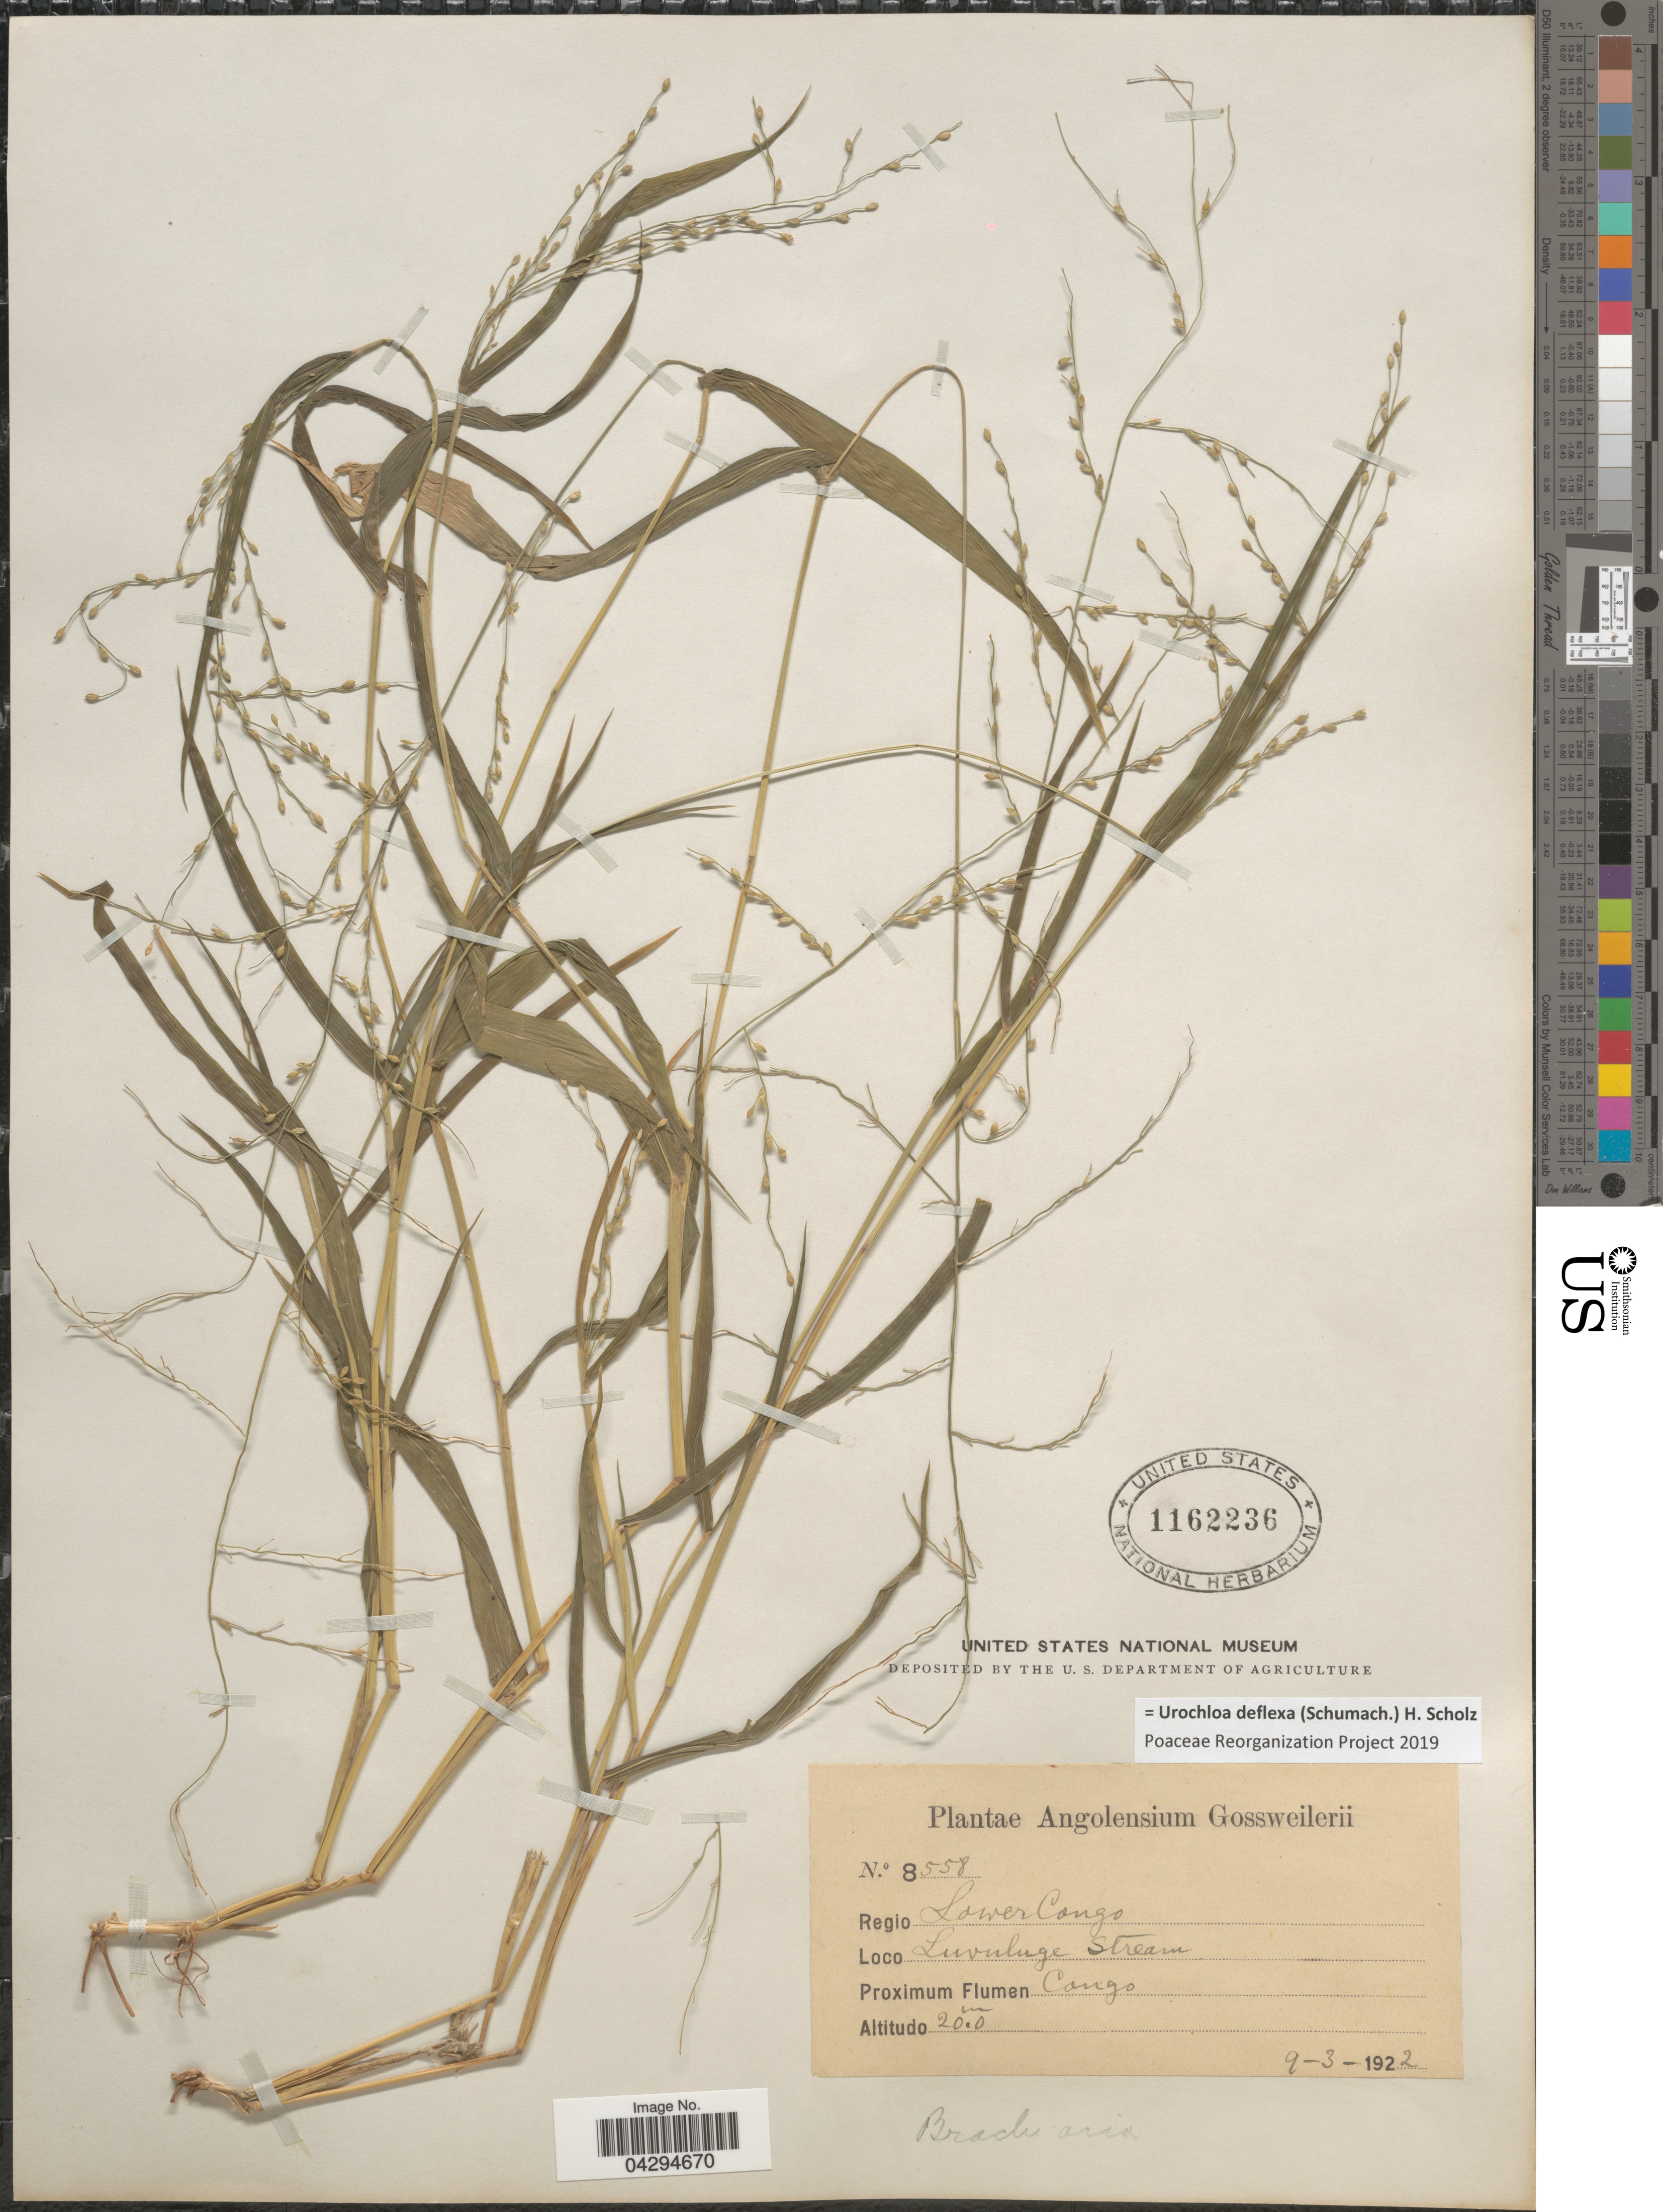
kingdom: Plantae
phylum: Tracheophyta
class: Liliopsida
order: Poales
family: Poaceae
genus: Urochloa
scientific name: Urochloa deflexa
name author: (Schumach.) H. Scholz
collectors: -. Gossweiler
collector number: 8558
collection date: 1922-03-09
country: Congo, Republic of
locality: Regio Lower Congo. Luvuluge Stream. Proximum Flumen Congo.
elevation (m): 20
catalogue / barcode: US 1162236